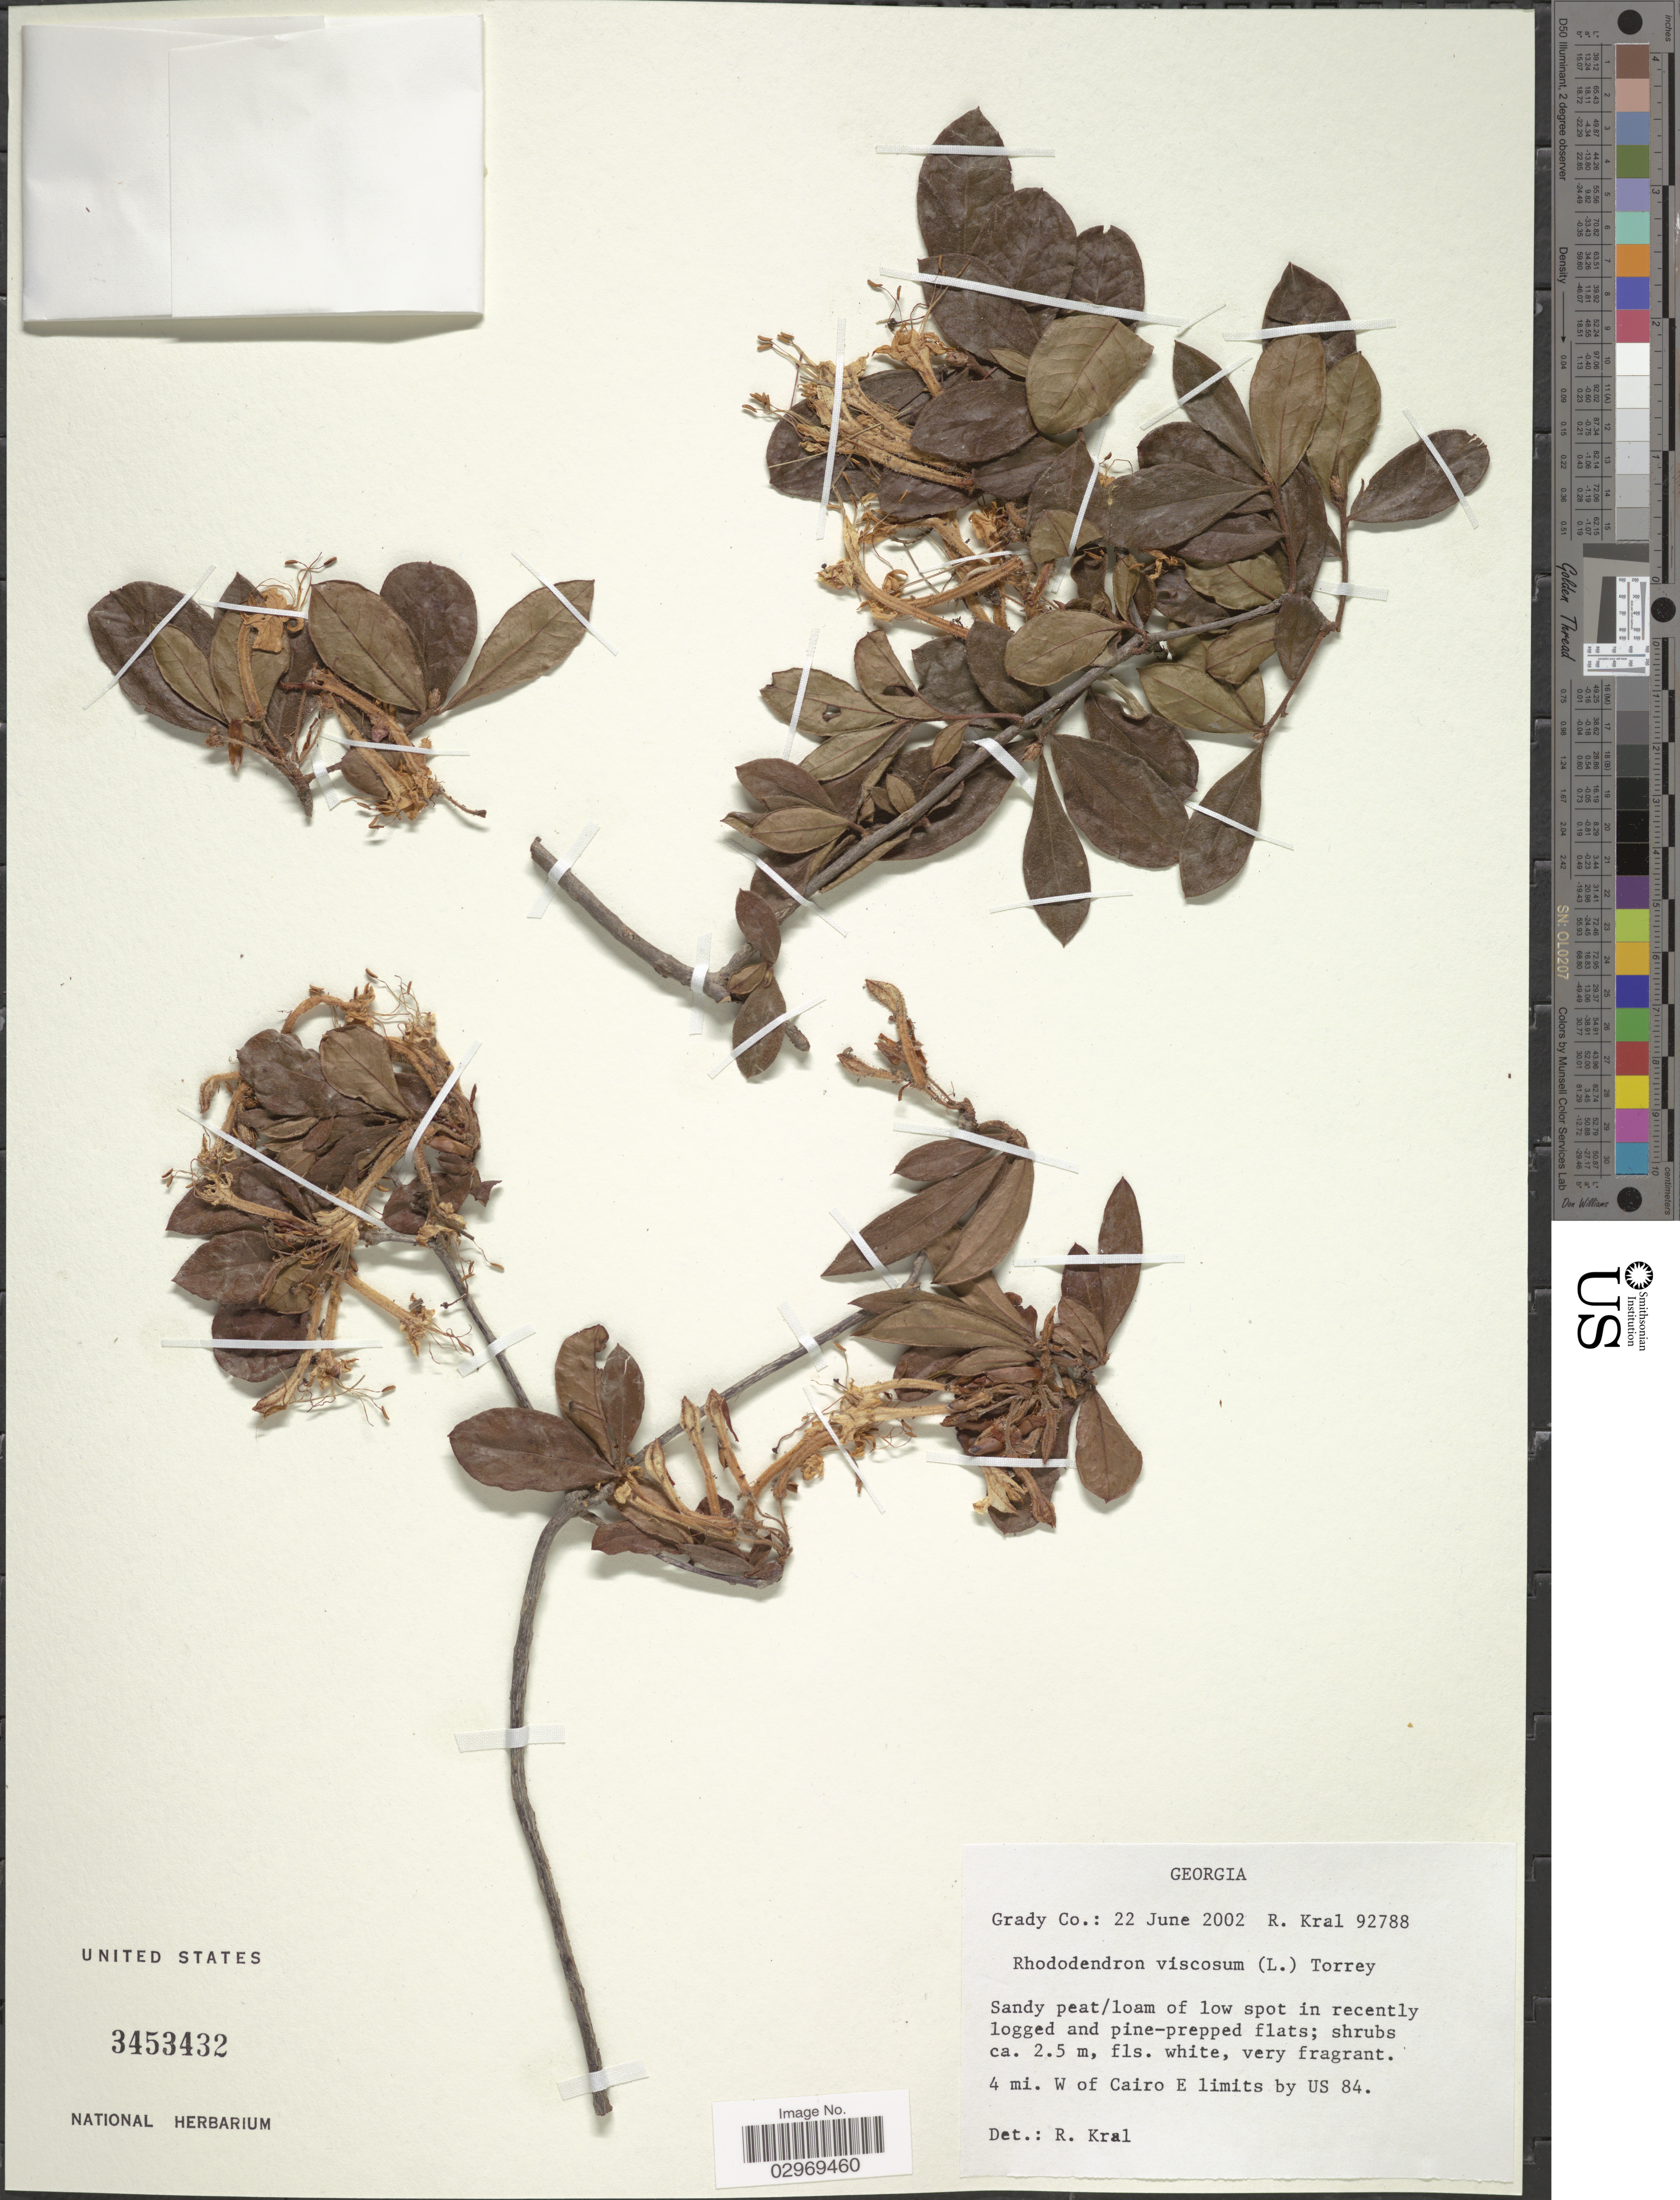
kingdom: Plantae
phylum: Tracheophyta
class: Magnoliopsida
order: Ericales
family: Ericaceae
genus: Rhododendron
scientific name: Rhododendron viscosum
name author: (L.) Torr.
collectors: R. Kral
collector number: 92788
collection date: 2002-06-22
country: United States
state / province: Georgia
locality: Grady Co. 4 mi. W of Cairo E limits by US 84.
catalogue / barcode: US 3453432